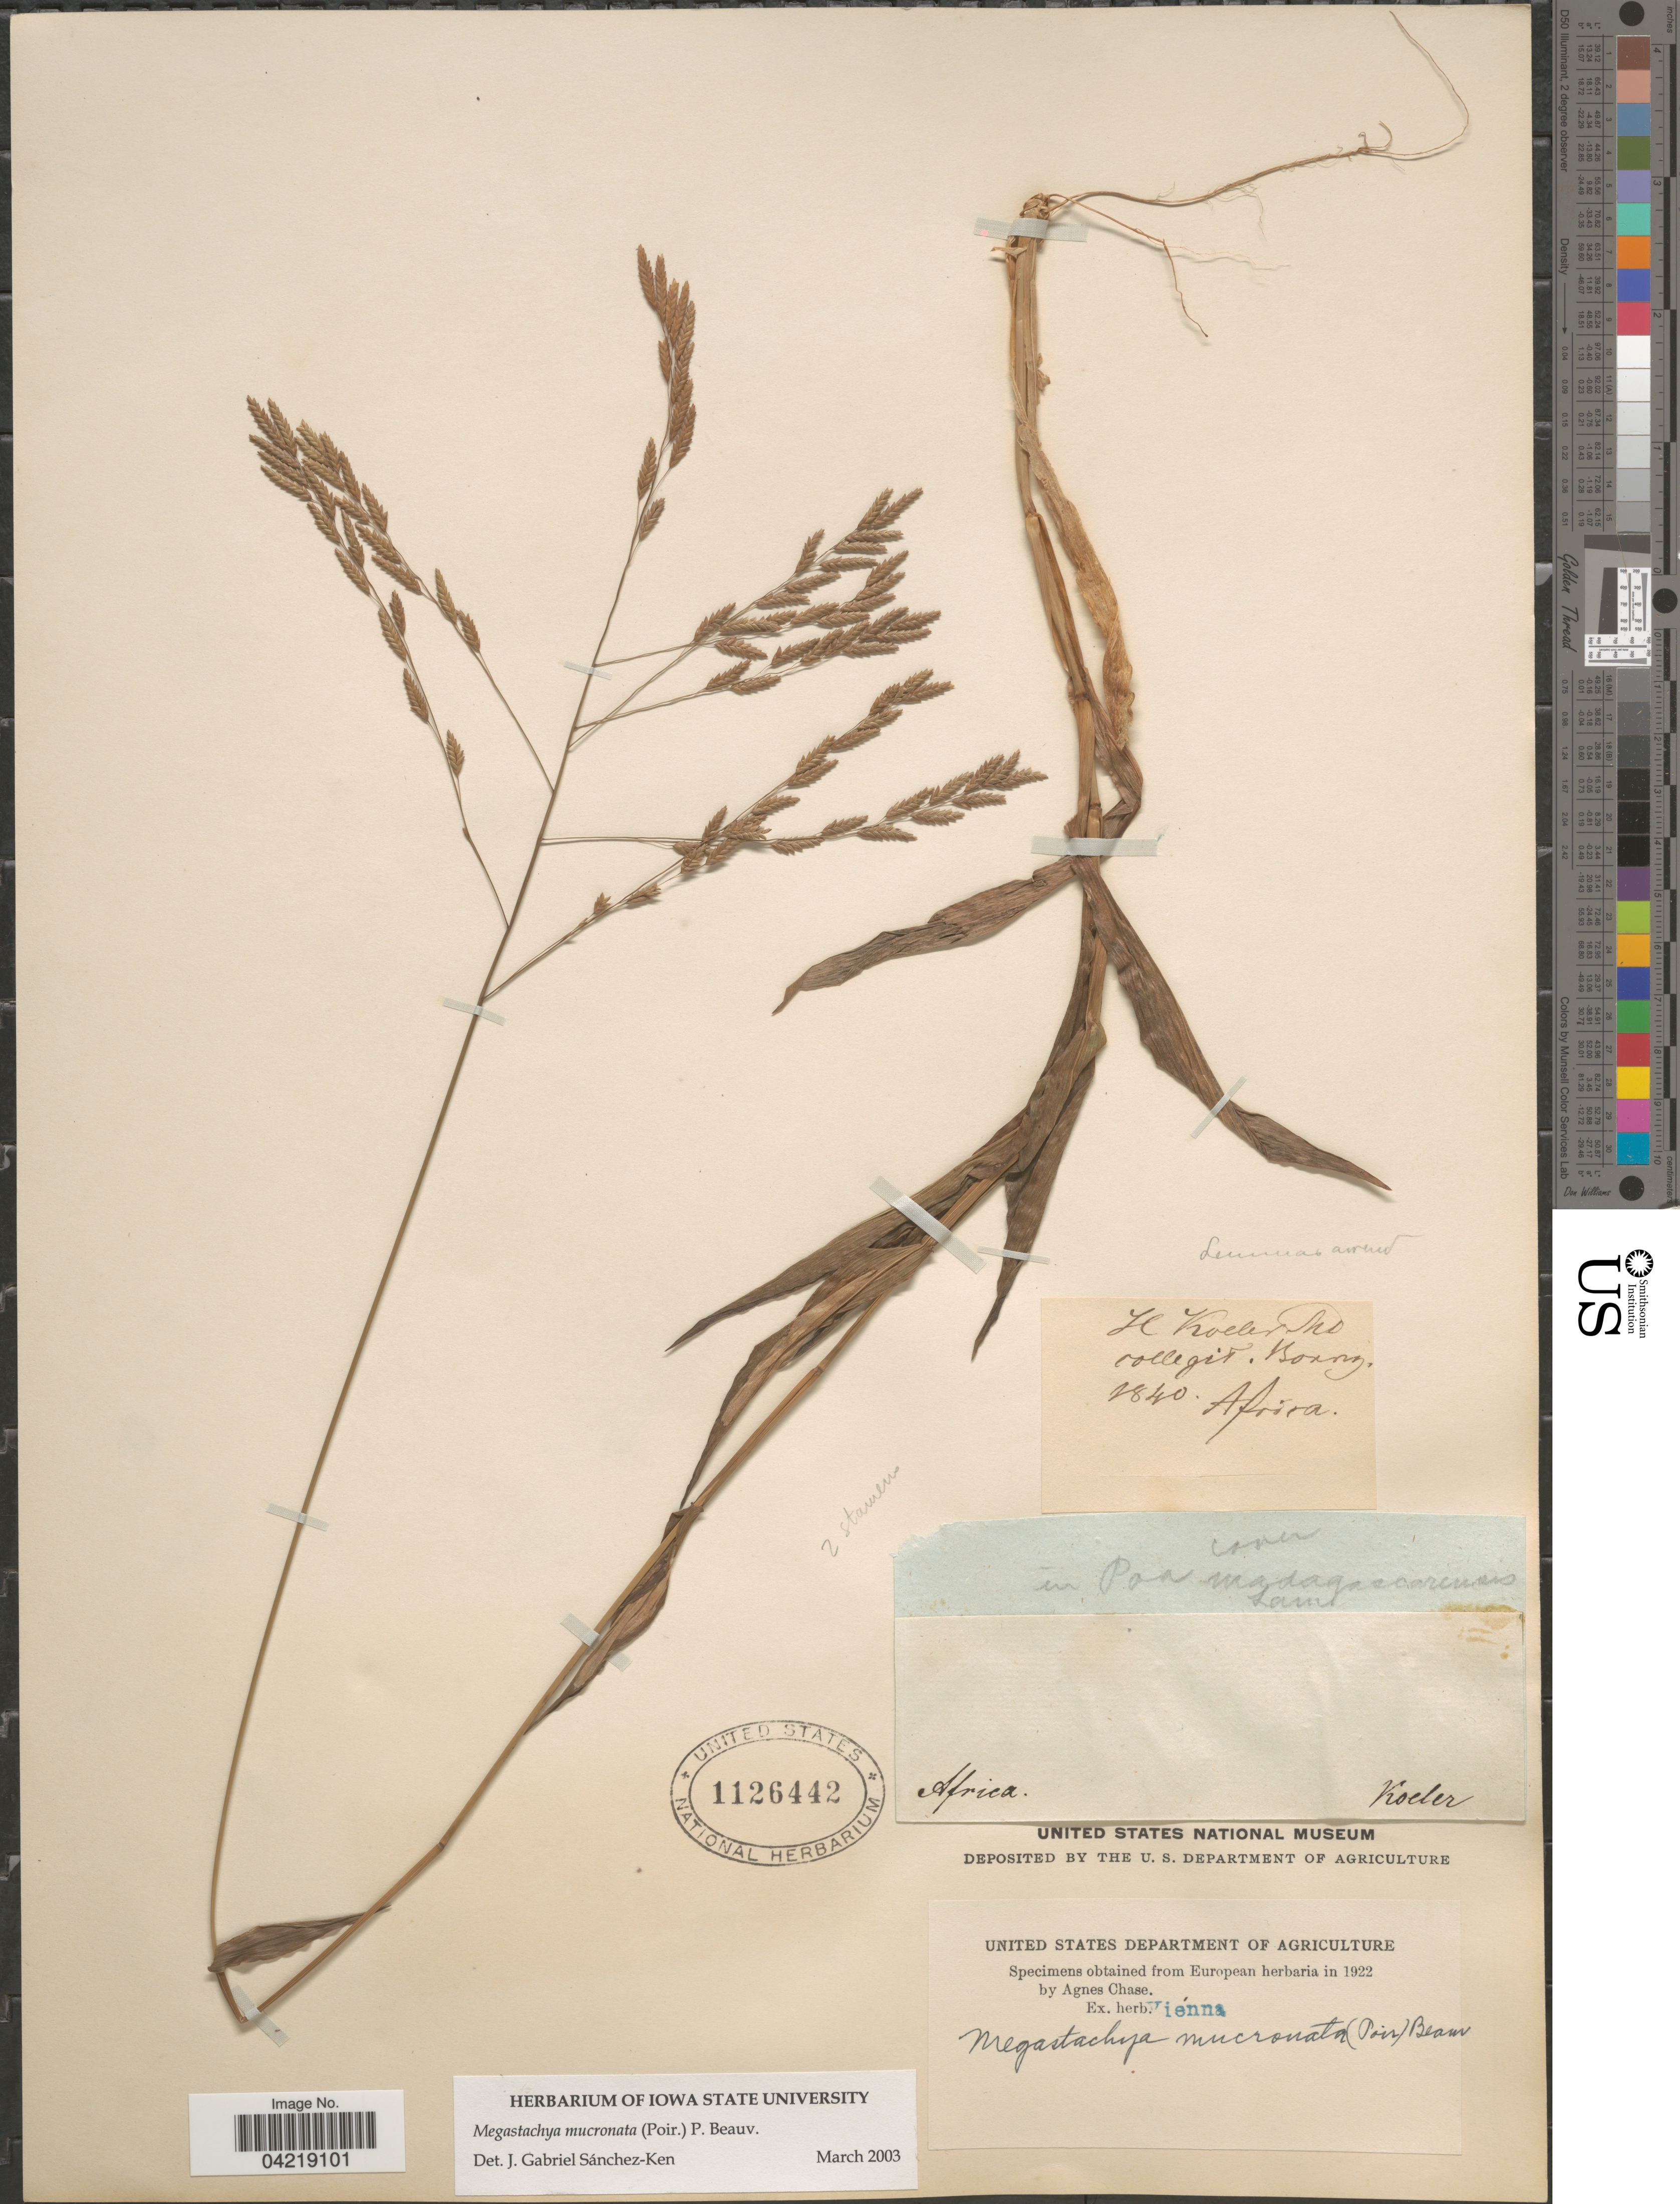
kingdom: Plantae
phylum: Tracheophyta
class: Liliopsida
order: Poales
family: Poaceae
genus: Megastachya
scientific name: Megastachya mucronata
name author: (Poir.) P. Beauv.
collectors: Koeler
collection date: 1840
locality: Africa.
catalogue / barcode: US 1126442